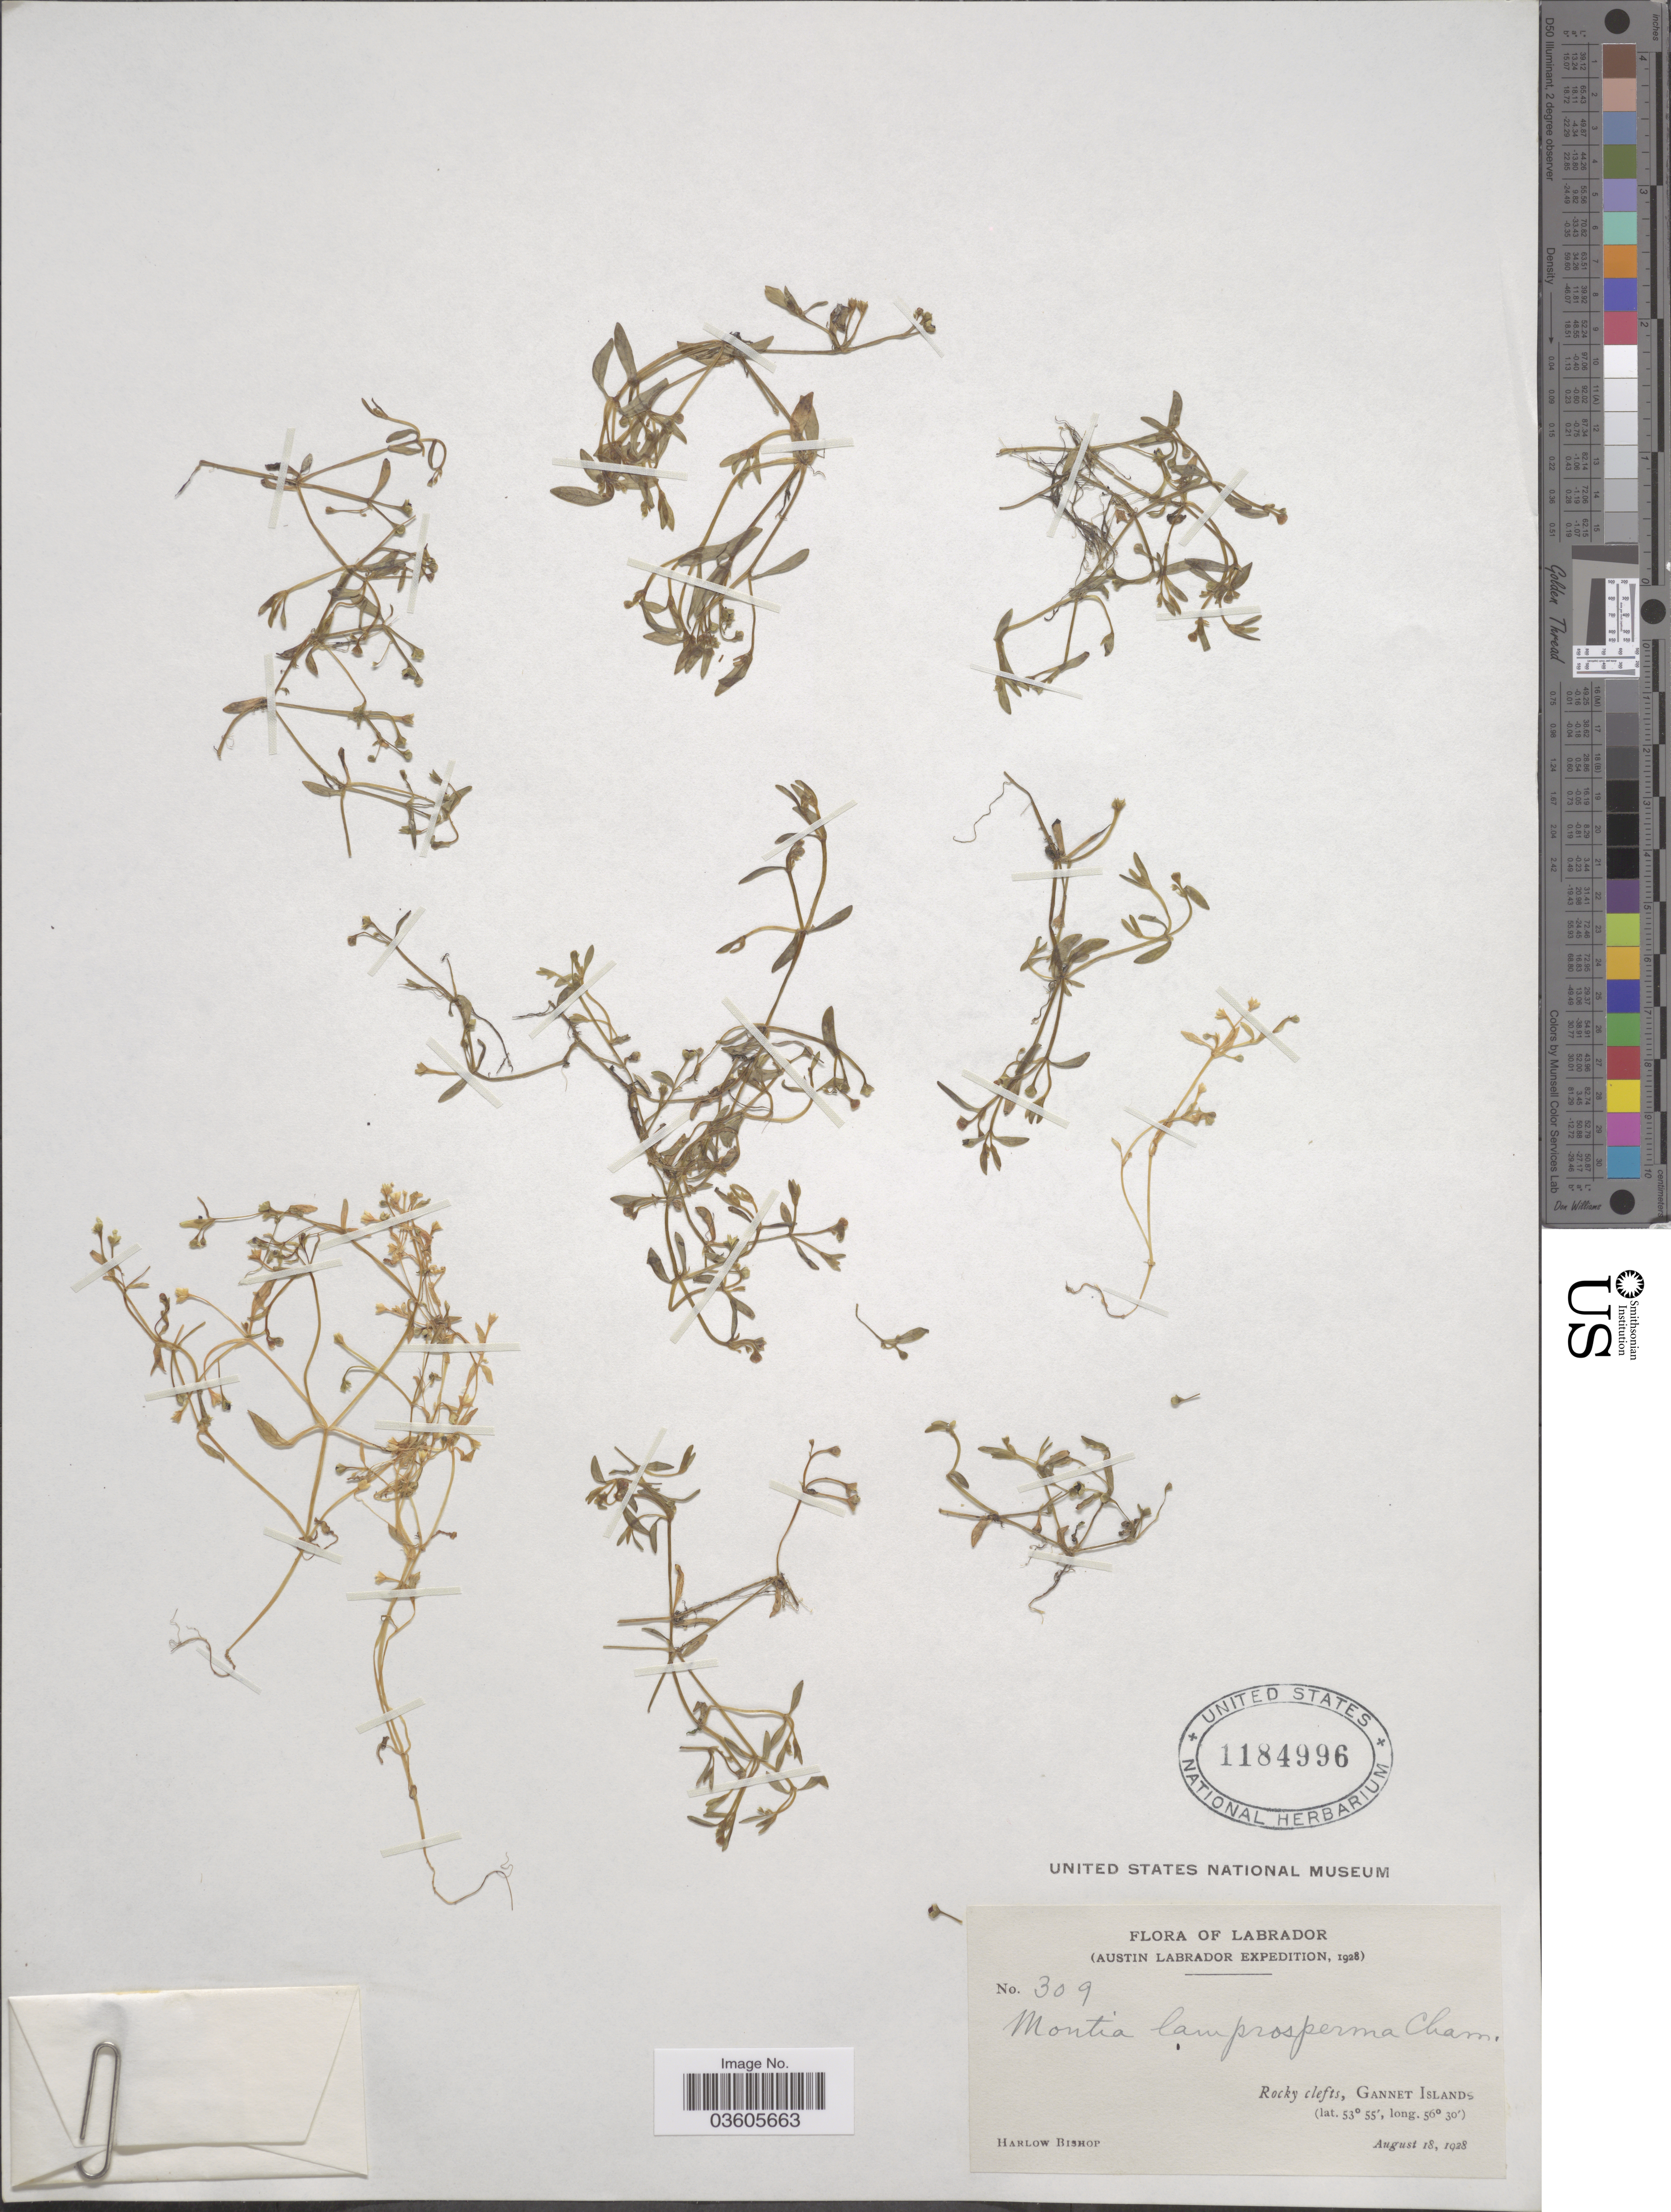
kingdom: Plantae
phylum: Tracheophyta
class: Magnoliopsida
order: Caryophyllales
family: Montiaceae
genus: Montia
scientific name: Montia fontana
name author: L.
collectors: H. Bishop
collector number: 309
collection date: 1928-08-18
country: Canada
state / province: Newfoundland and Labrador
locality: Labrador. Rocky clefts, Gannet Islands.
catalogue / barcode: US 1184996